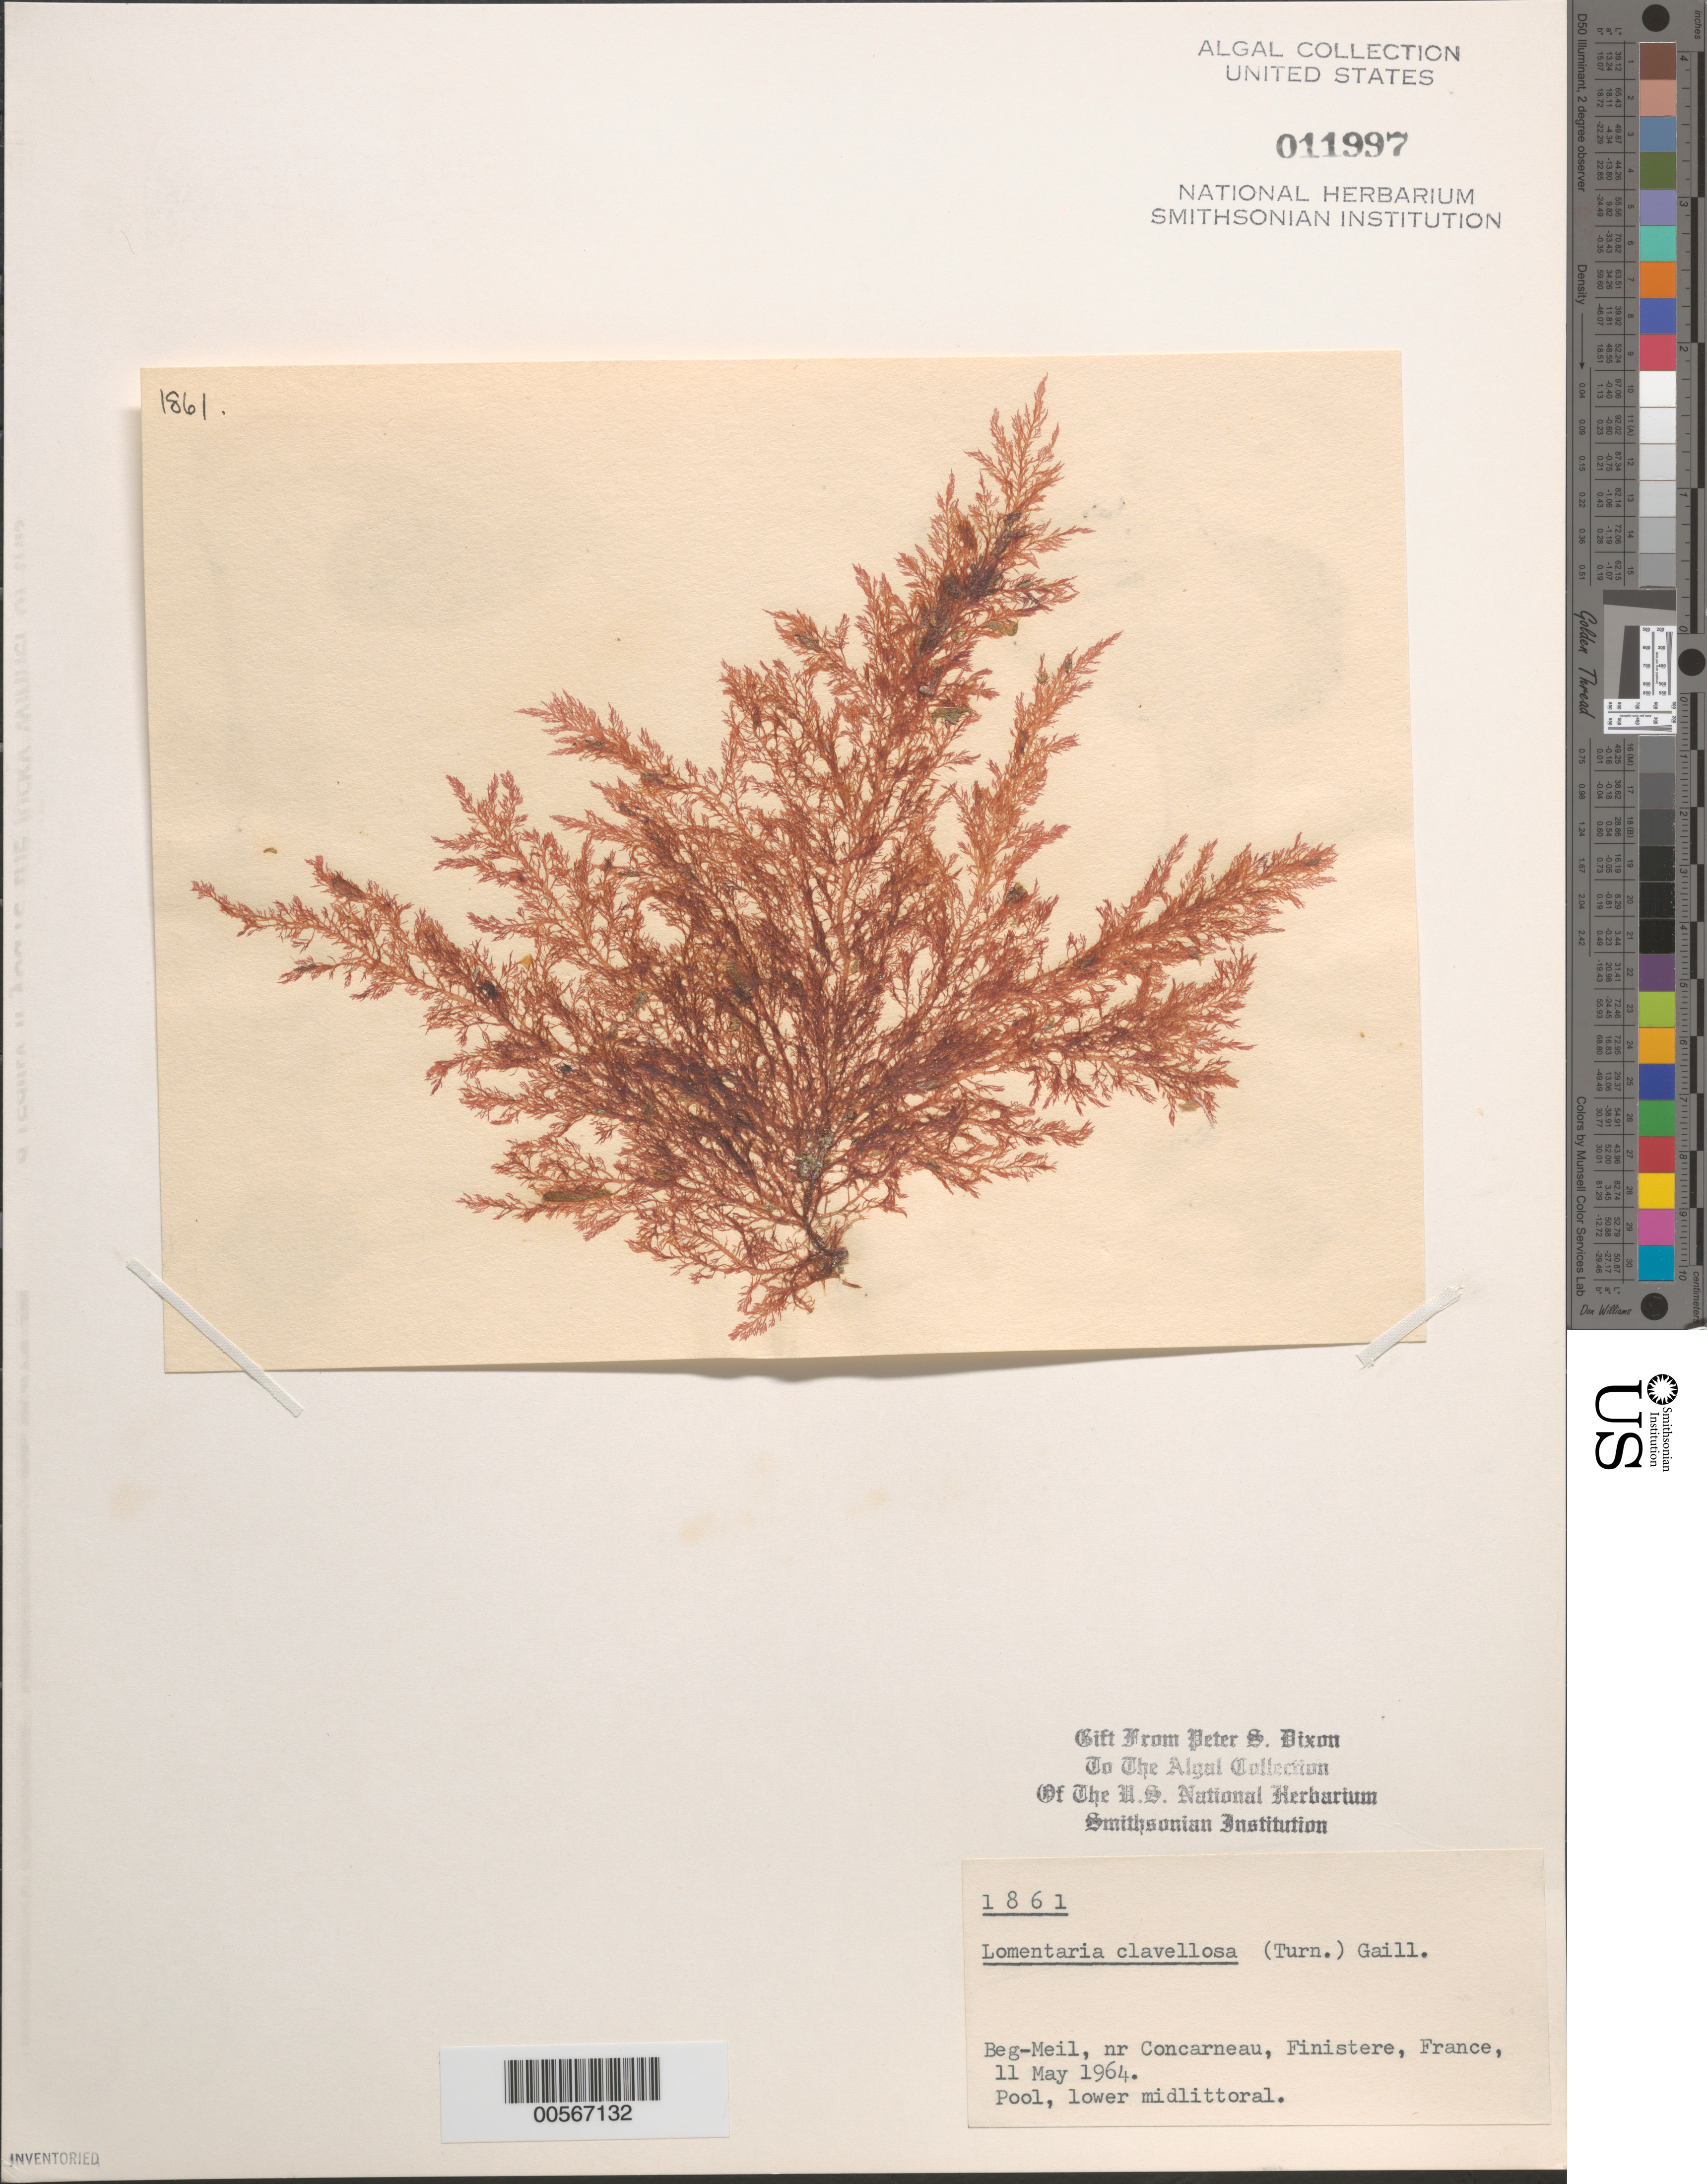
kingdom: Plantae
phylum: Rhodophyta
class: Florideophyceae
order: Rhodymeniales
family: Lomentariaceae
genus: Lomentaria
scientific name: Lomentaria clavellosa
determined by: Dixon, P. S.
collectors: P. S. Dixon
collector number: PSD 1861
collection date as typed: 11 May 1964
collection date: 1964-05-11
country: France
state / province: Bretagne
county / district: Finistère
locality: Beg-meil, near concarneau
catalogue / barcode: US 11997